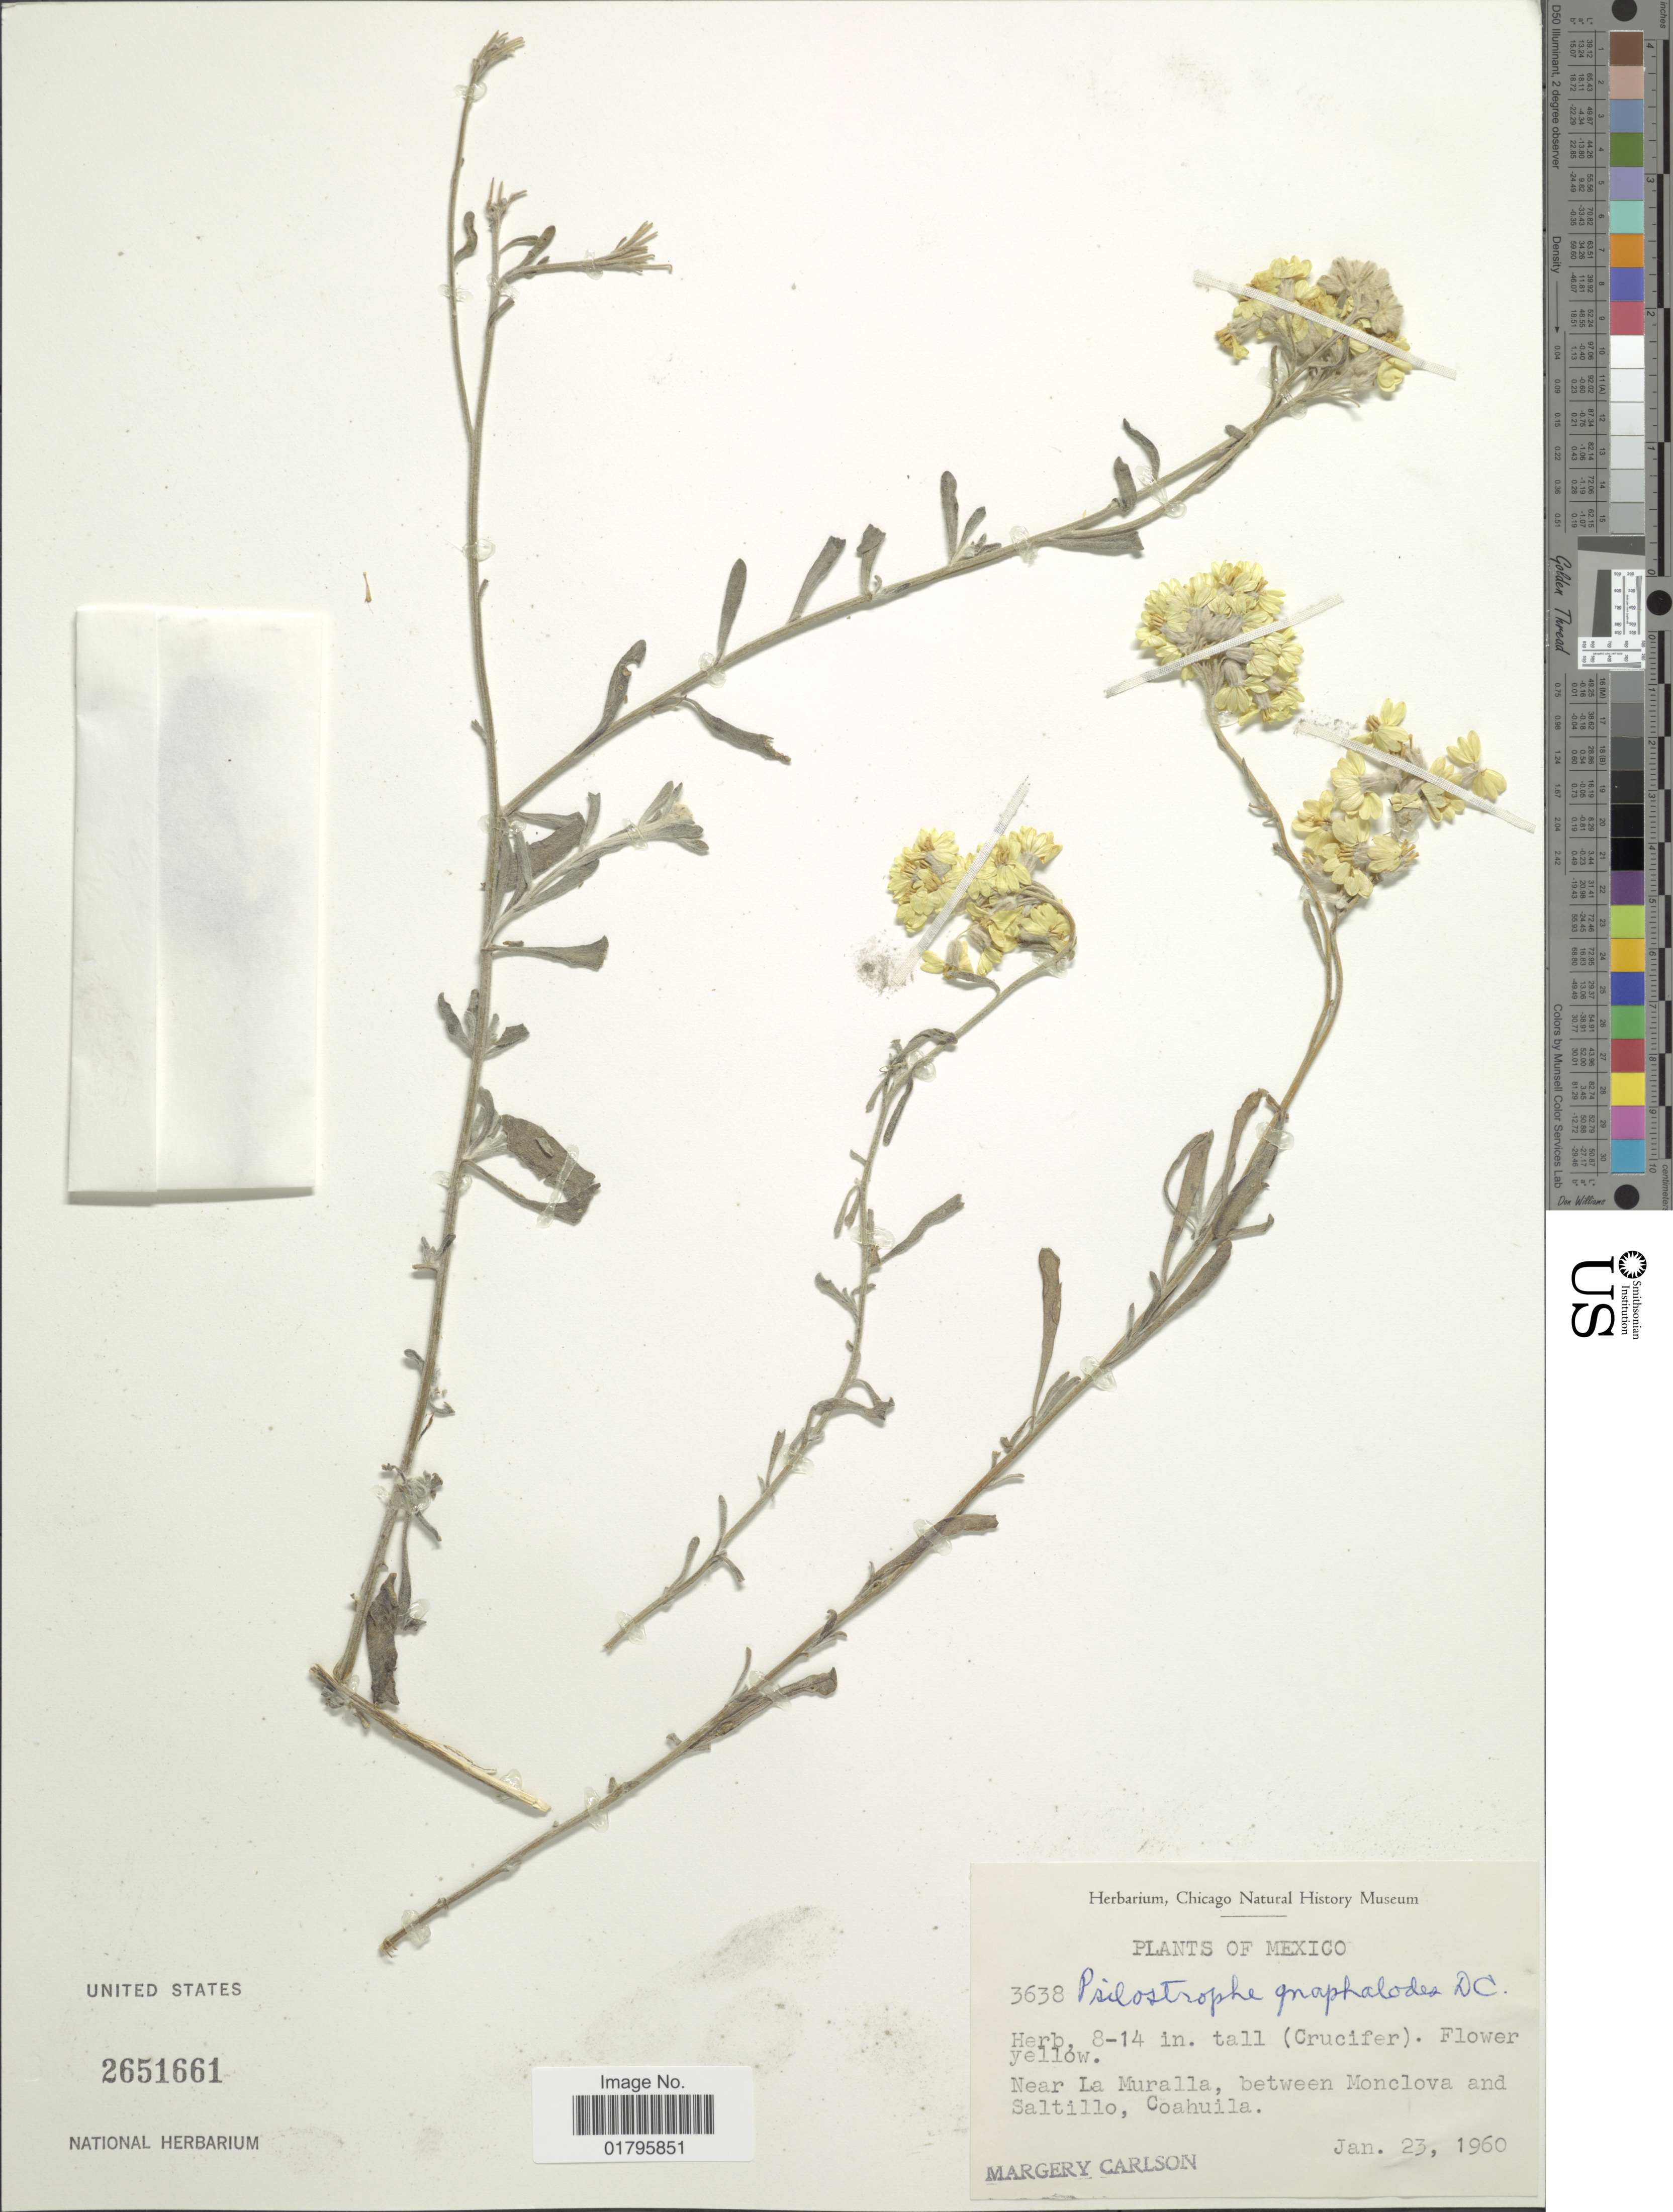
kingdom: Plantae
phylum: Tracheophyta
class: Magnoliopsida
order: Asterales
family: Asteraceae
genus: Psilostrophe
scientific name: Psilostrophe gnaphaloides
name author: DC.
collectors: M. C. Carlson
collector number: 3638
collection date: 1960-01-23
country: Mexico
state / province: Coahuila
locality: Near La Muralla, between Monclova and Saltillo, Coahuila.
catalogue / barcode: US 2651661